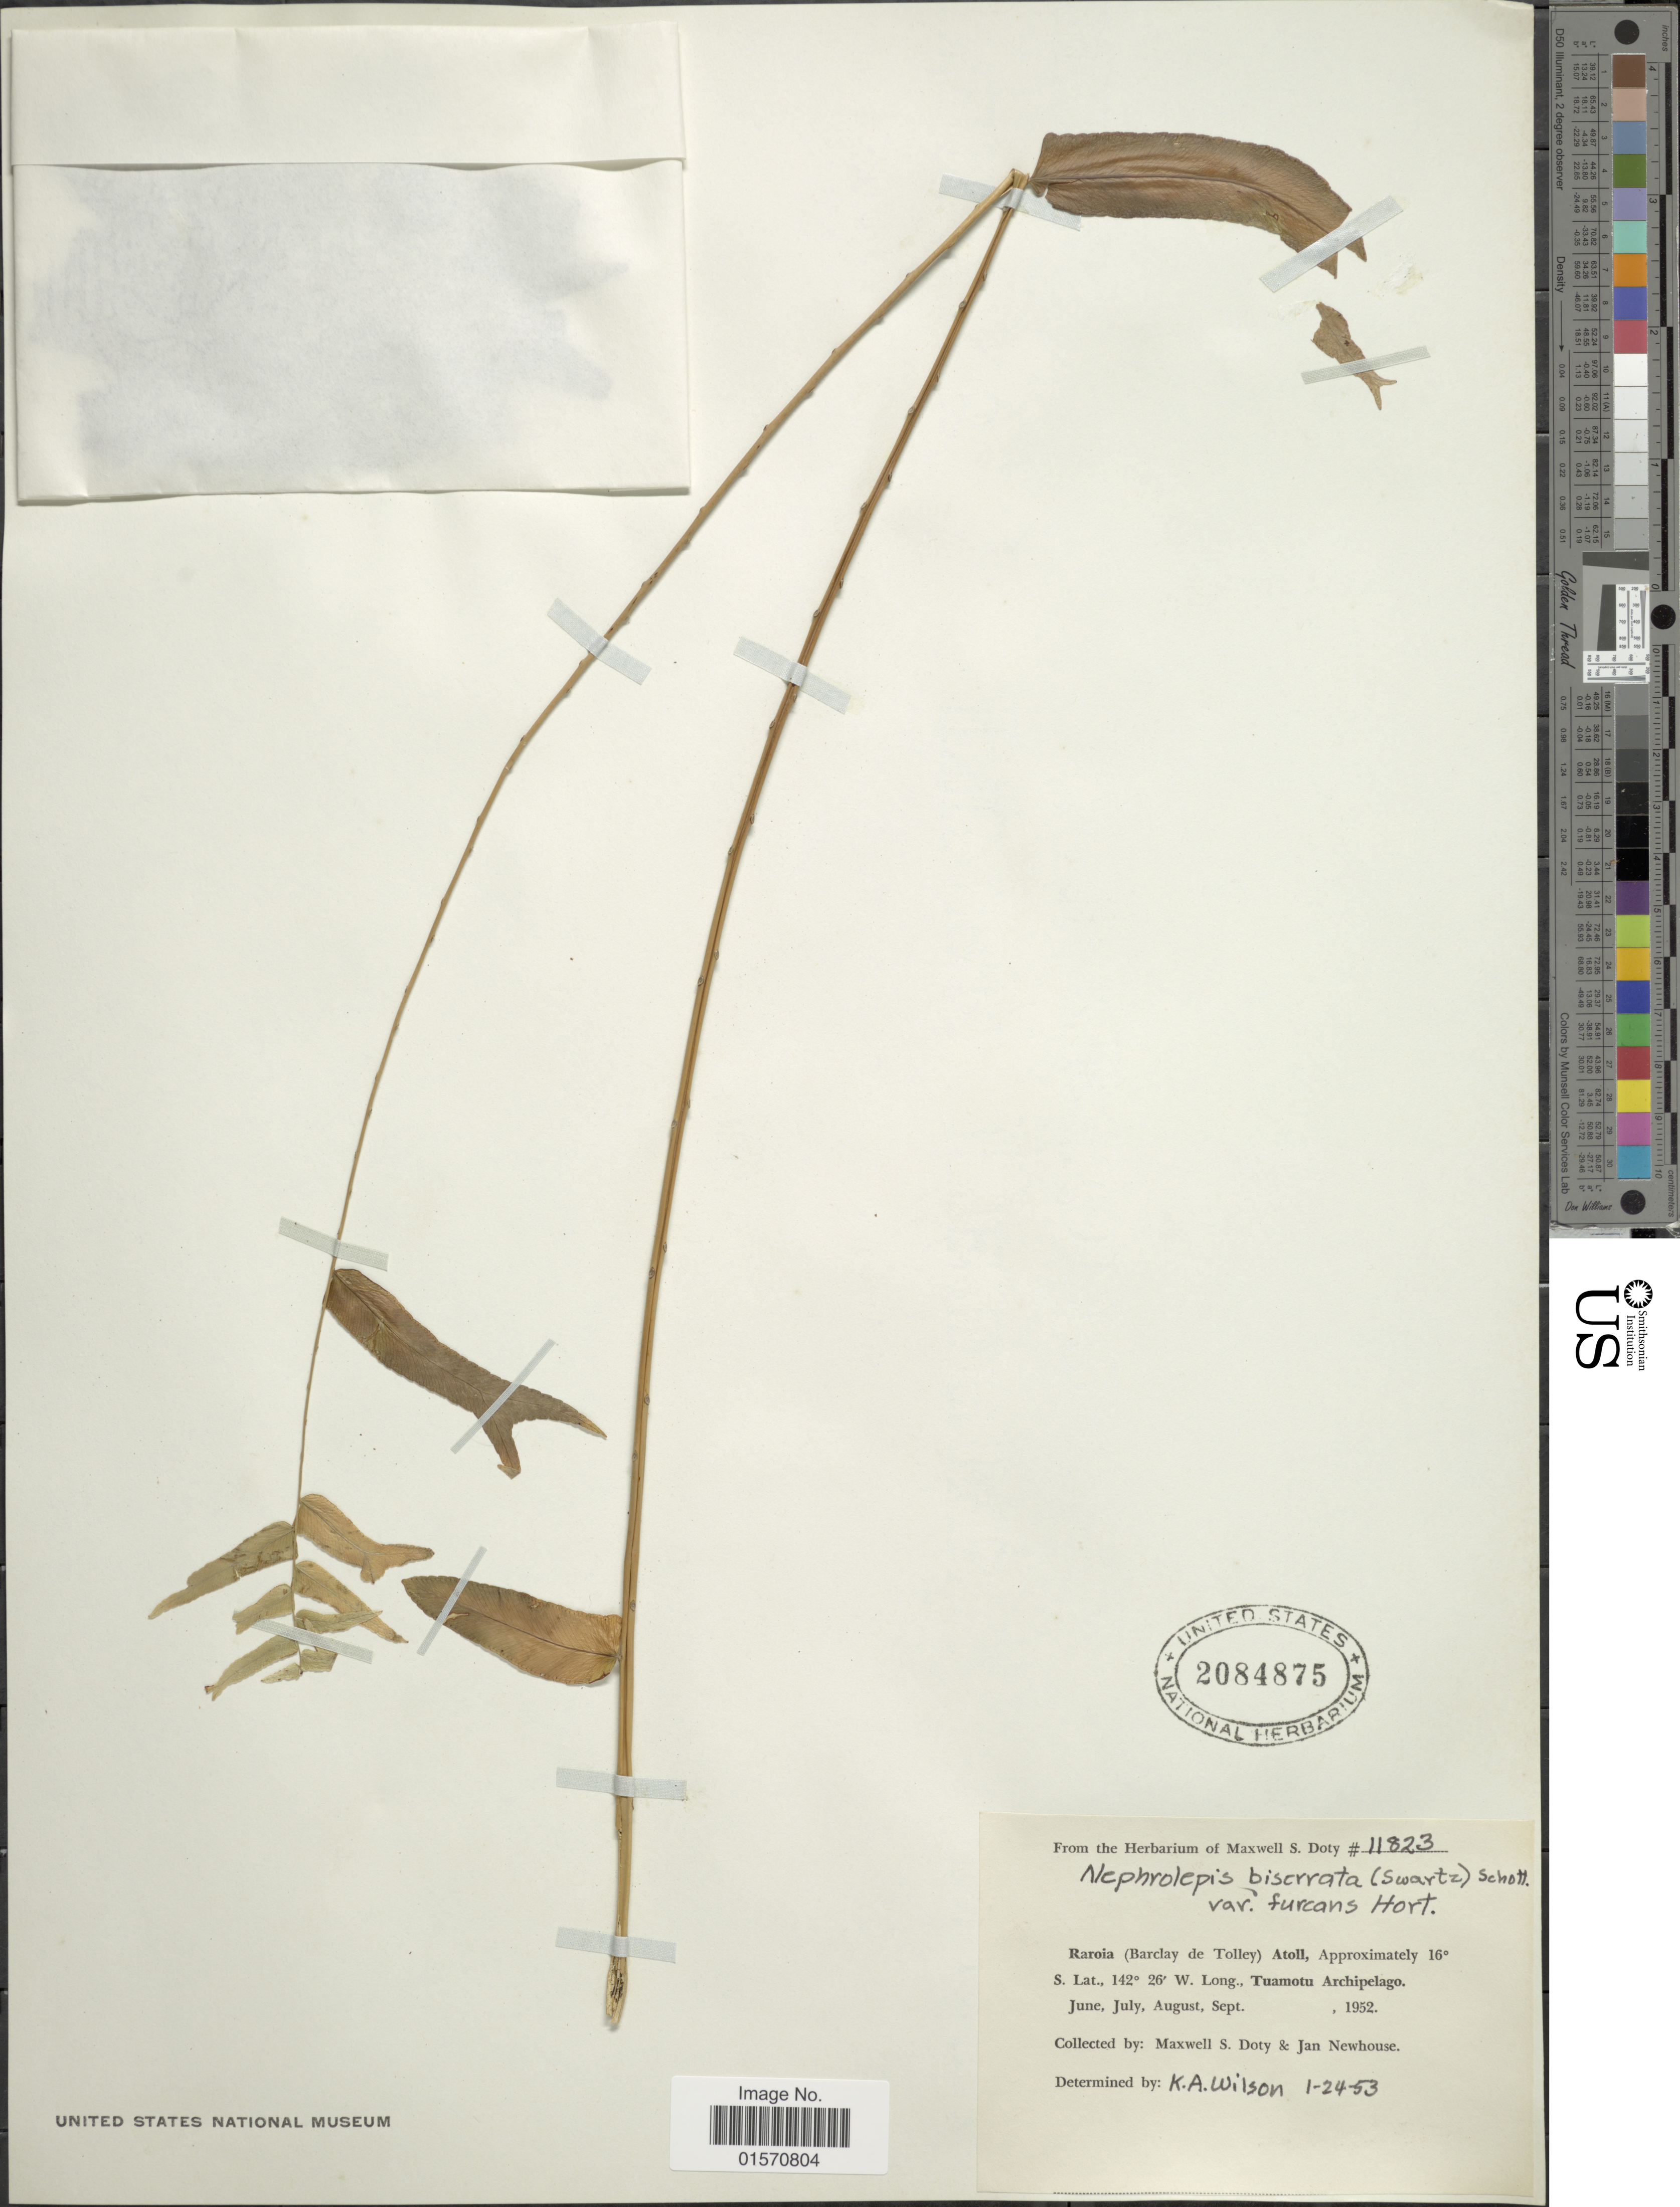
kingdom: Plantae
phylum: Tracheophyta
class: Polypodiopsida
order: Polypodiales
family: Nephrolepidaceae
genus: Nephrolepis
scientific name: Nephrolepis biserrata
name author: (Sw.) Schott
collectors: M. S. Doty & J. Newhouse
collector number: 11823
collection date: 1952-06/1952-09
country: French Polynesia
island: Raroia [Barclay de Tolley] Atoll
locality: Raroia (Barclay de Tolley) Atoll, Tuamotu Archipelago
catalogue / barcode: US 2084875